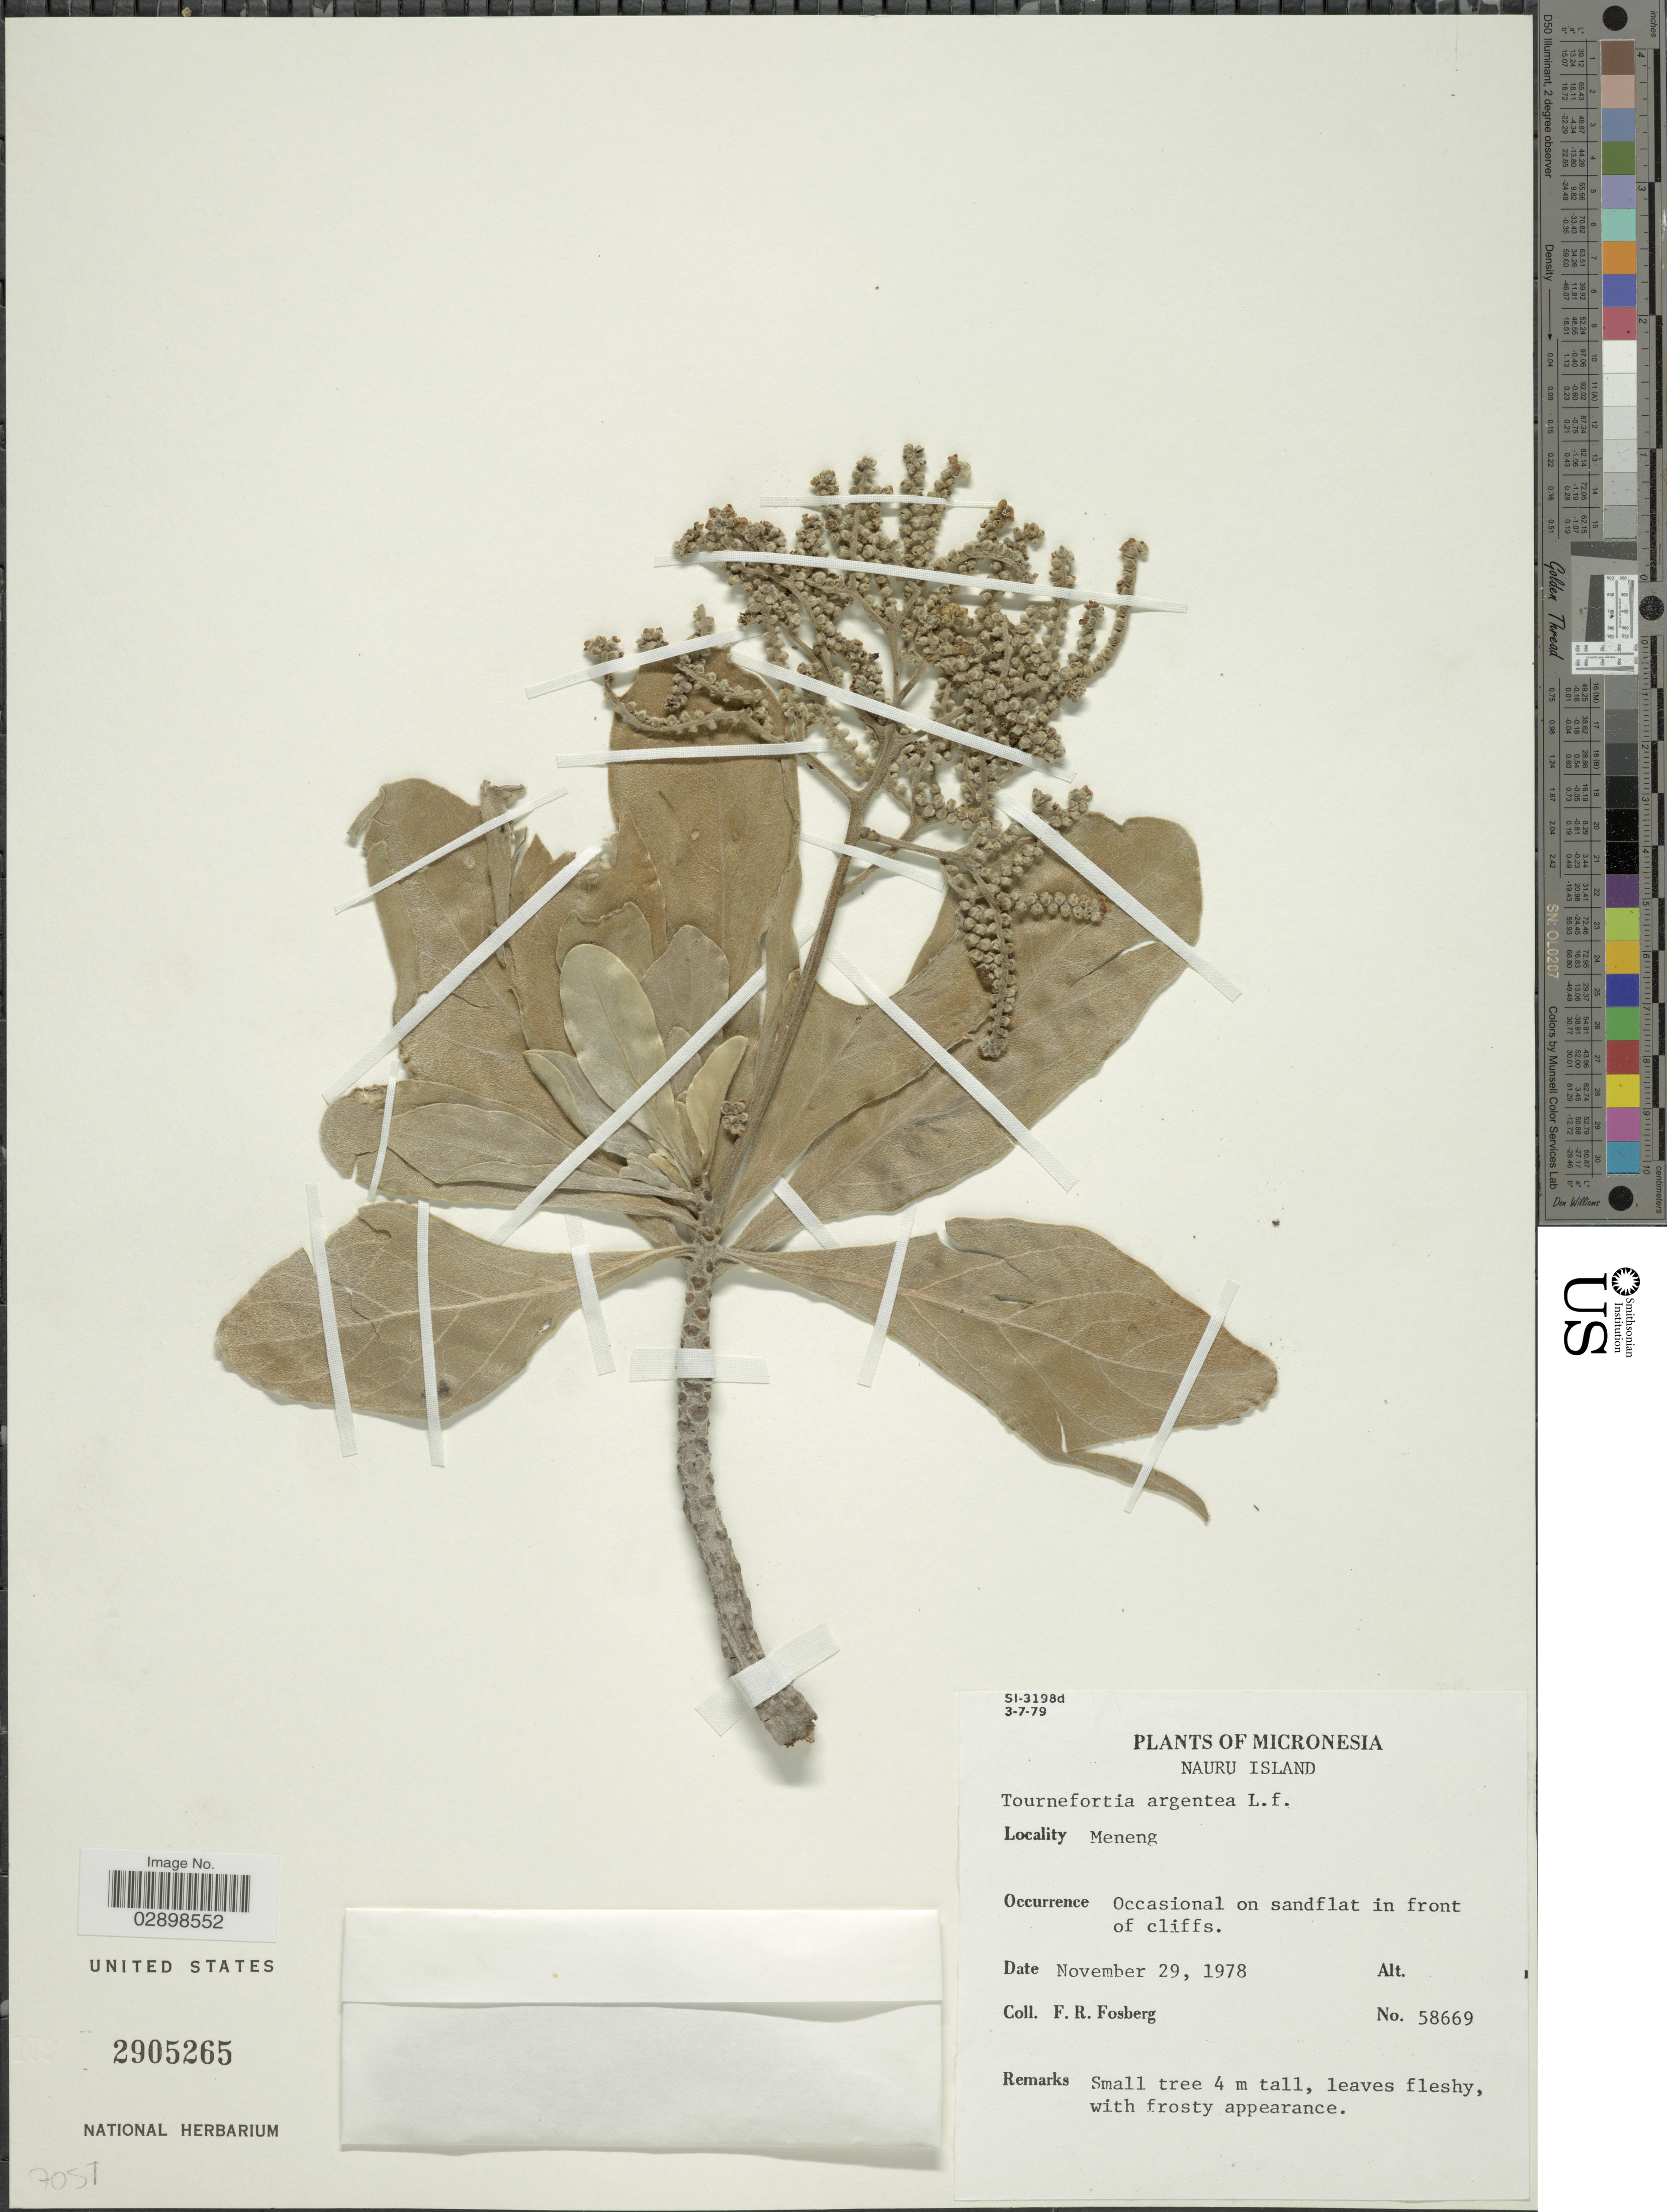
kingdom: Plantae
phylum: Tracheophyta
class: Magnoliopsida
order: Boraginales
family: Heliotropiaceae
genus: Heliotropium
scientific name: Heliotropium arboreum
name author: (Blanco) Mabberley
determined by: Wagner, W. L., (BOT), Smithsonian Institution - National Museum of Natural History (UNITED STATES)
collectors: F. R. Fosberg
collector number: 58669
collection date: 1978-11-29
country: Micronesia, Federated States of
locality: Nauru Island. Meneng.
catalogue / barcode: US 2905265